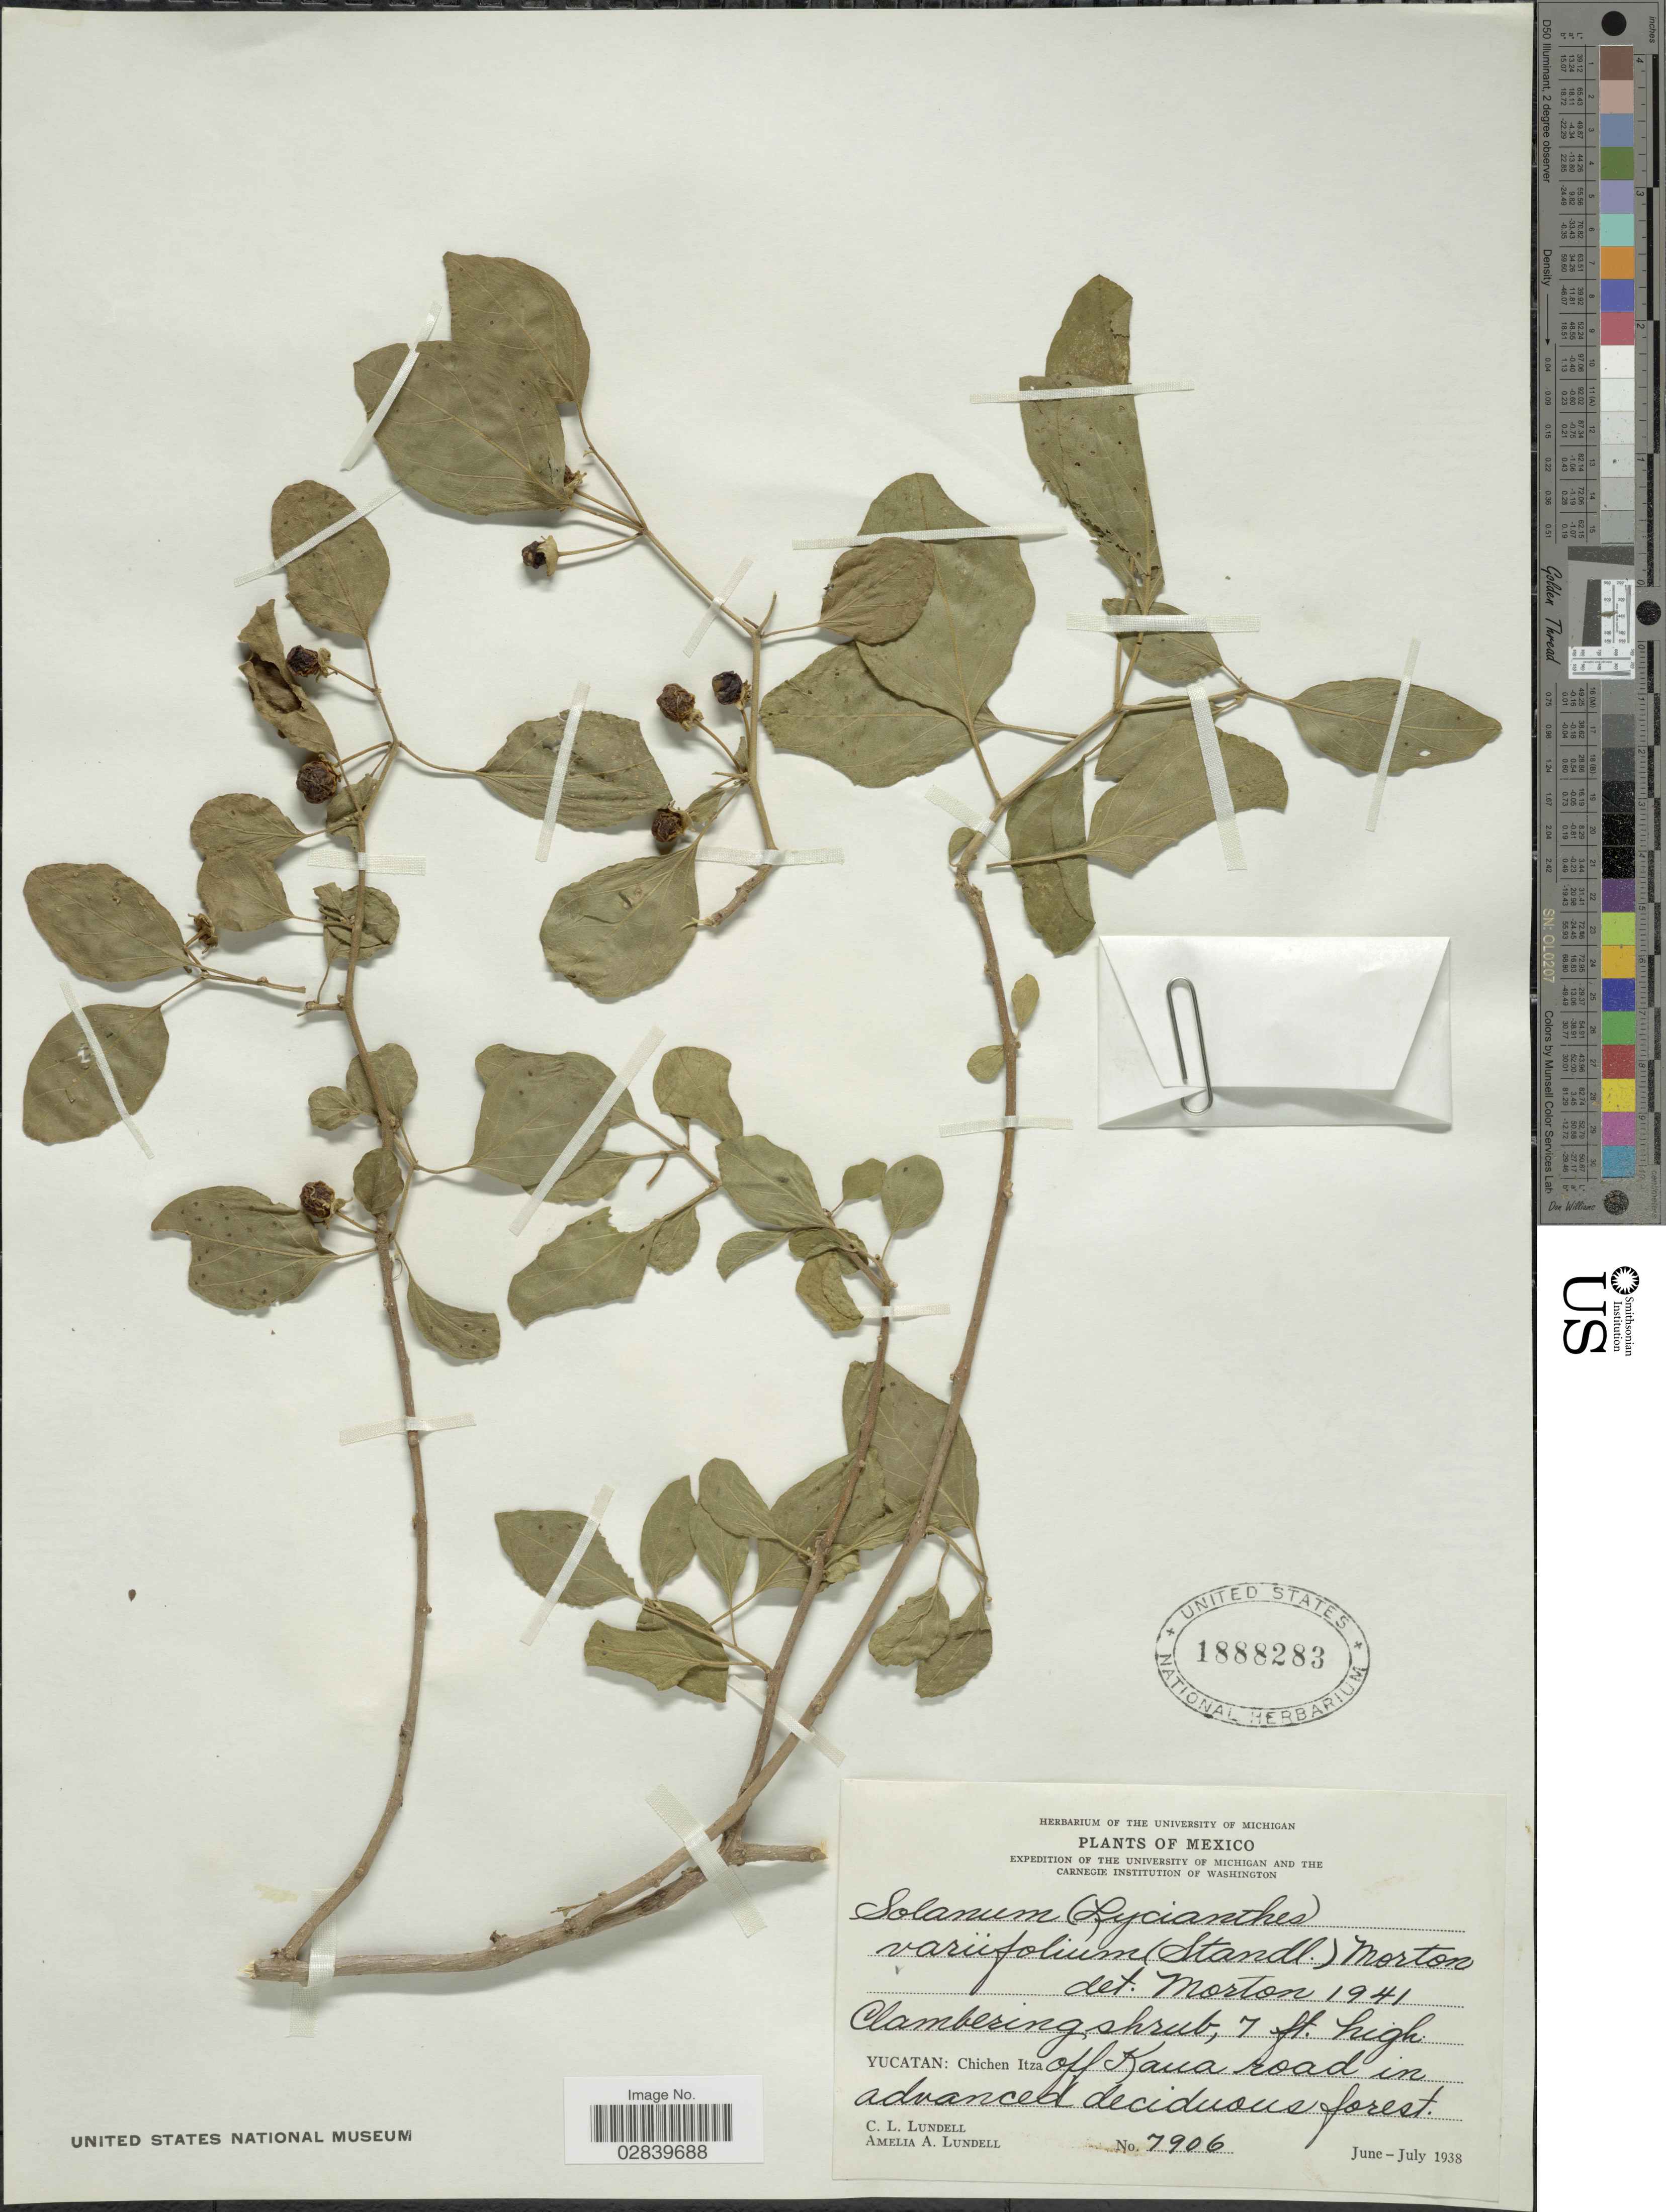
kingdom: Plantae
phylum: Tracheophyta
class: Magnoliopsida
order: Solanales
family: Solanaceae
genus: Lycianthes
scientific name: Lycianthes variifolia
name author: Standl.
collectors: C. L. Lundell & A. A. Lundell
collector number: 7906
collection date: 1938-06/1938-07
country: Mexico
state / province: Yucatán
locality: Chichen Itza off Kaua road.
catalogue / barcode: US 1888283